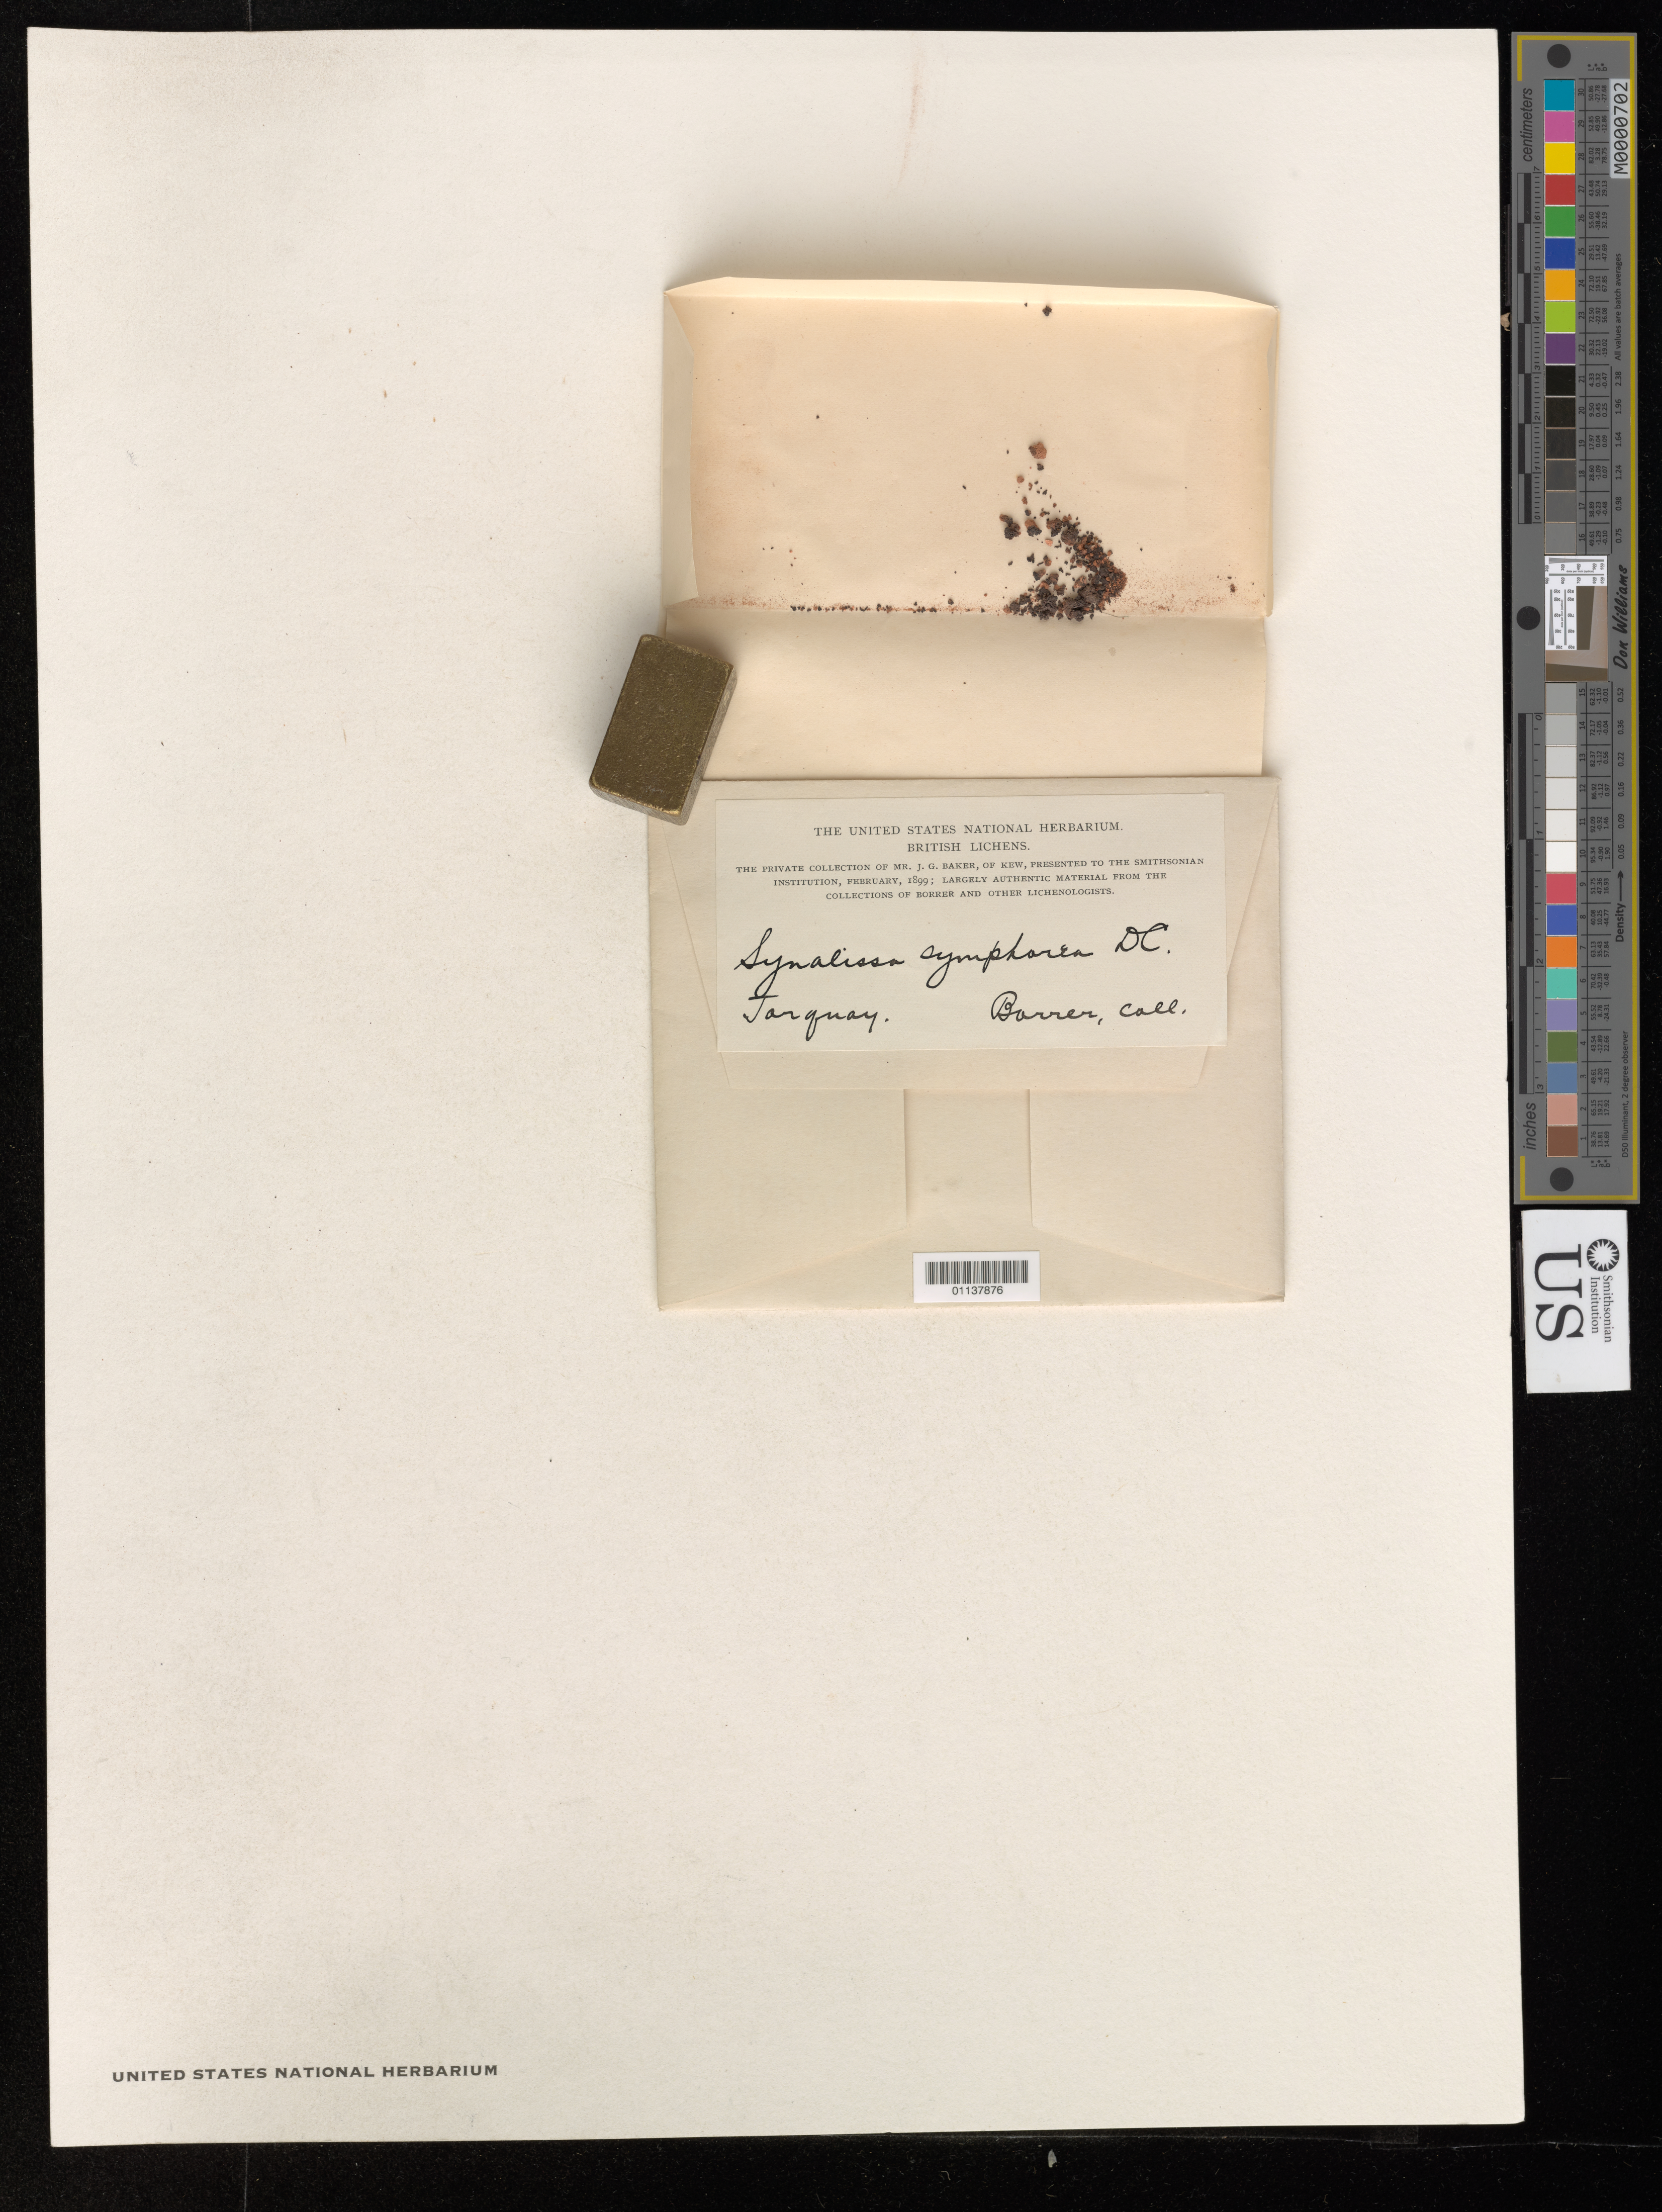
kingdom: Fungi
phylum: Ascomycota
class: Lichinomycetes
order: Lichinales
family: Lichinaceae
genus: Synalissa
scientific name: Synalissa symphorea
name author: (Ach.) Nyl.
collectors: ex herb. J.G. Baker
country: United Kingdom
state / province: England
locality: Torquay.